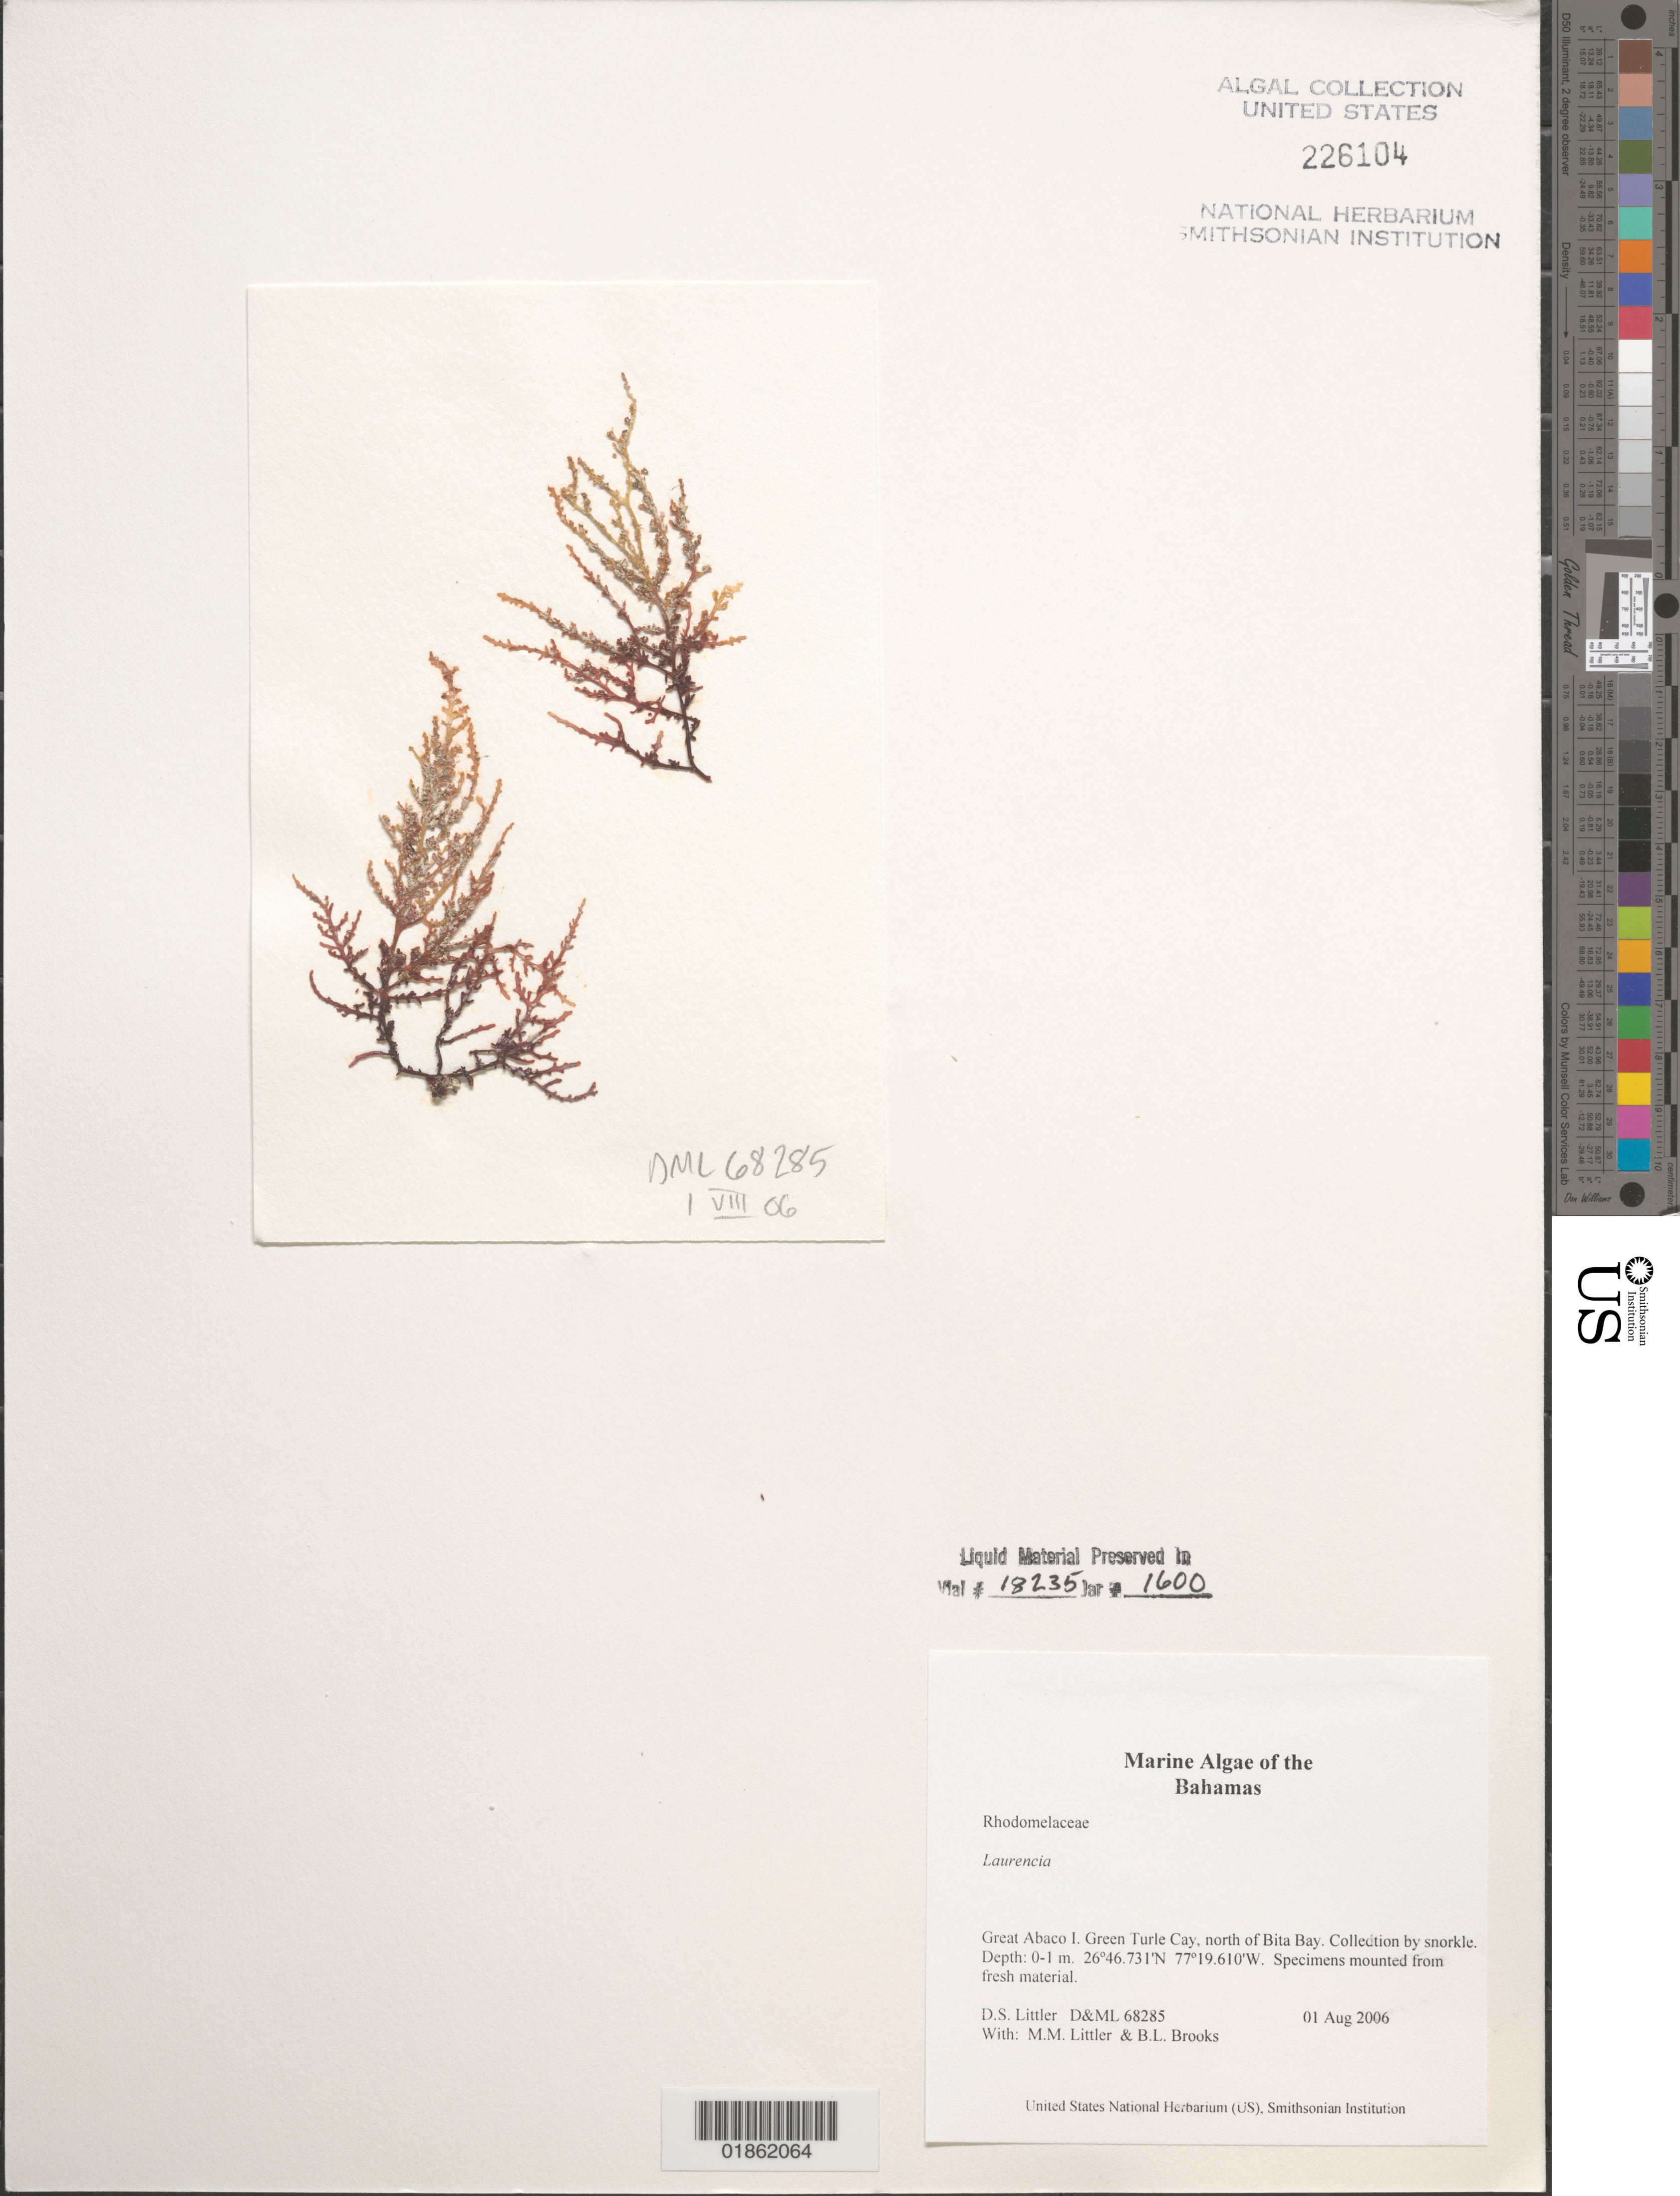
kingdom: Plantae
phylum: Rhodophyta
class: Florideophyceae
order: Ceramiales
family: Rhodomelaceae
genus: Laurencia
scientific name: Laurencia sp.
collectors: D. S. Littler, M. M. Littler & B. Lapointe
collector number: D&ML 68285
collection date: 2006-07-31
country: Bahamas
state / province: Hope Town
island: Green Turtle Cay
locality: Abacos. Green Turtle Cay. Rocks N of Bita Bay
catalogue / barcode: US 226104